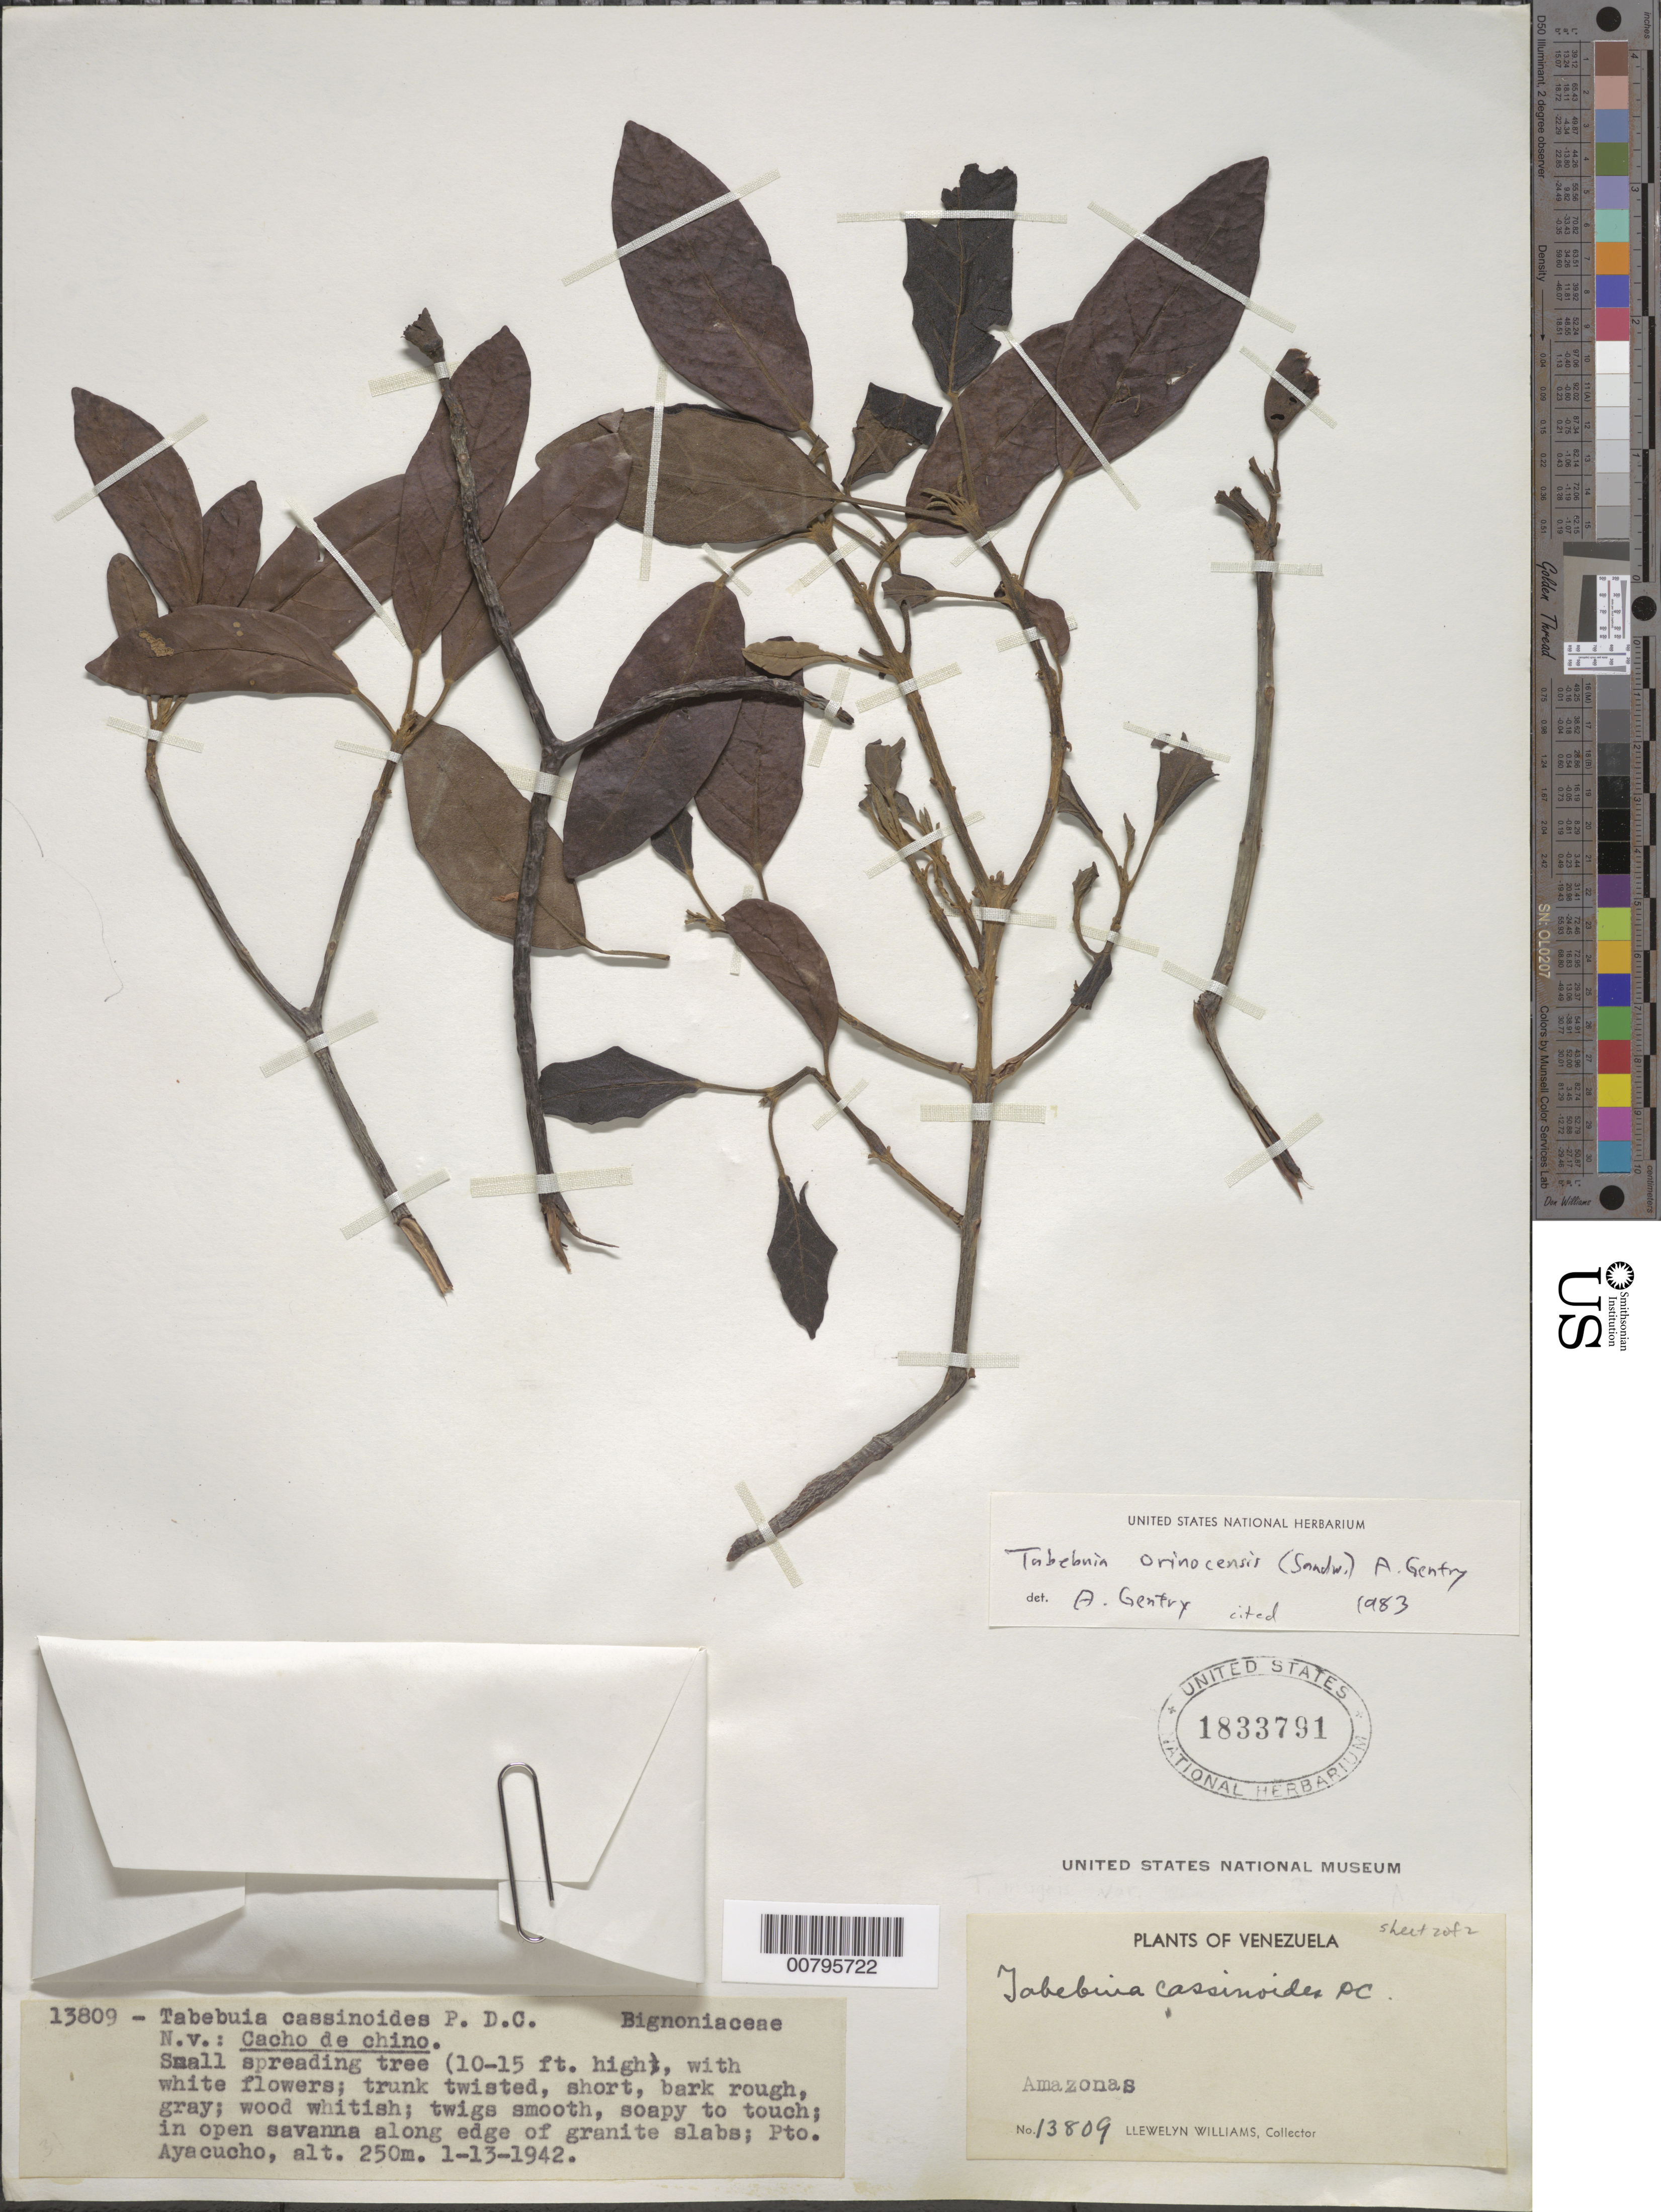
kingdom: Plantae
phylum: Tracheophyta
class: Magnoliopsida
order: Lamiales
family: Bignoniaceae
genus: Tabebuia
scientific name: Tabebuia orinocensis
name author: (Sandwith) A.H. Gentry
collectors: Ll. Williams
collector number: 13809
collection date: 1942-01-13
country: Venezuela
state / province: Amazonas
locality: Pto. Ayacucho.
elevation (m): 250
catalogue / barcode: US 1833791